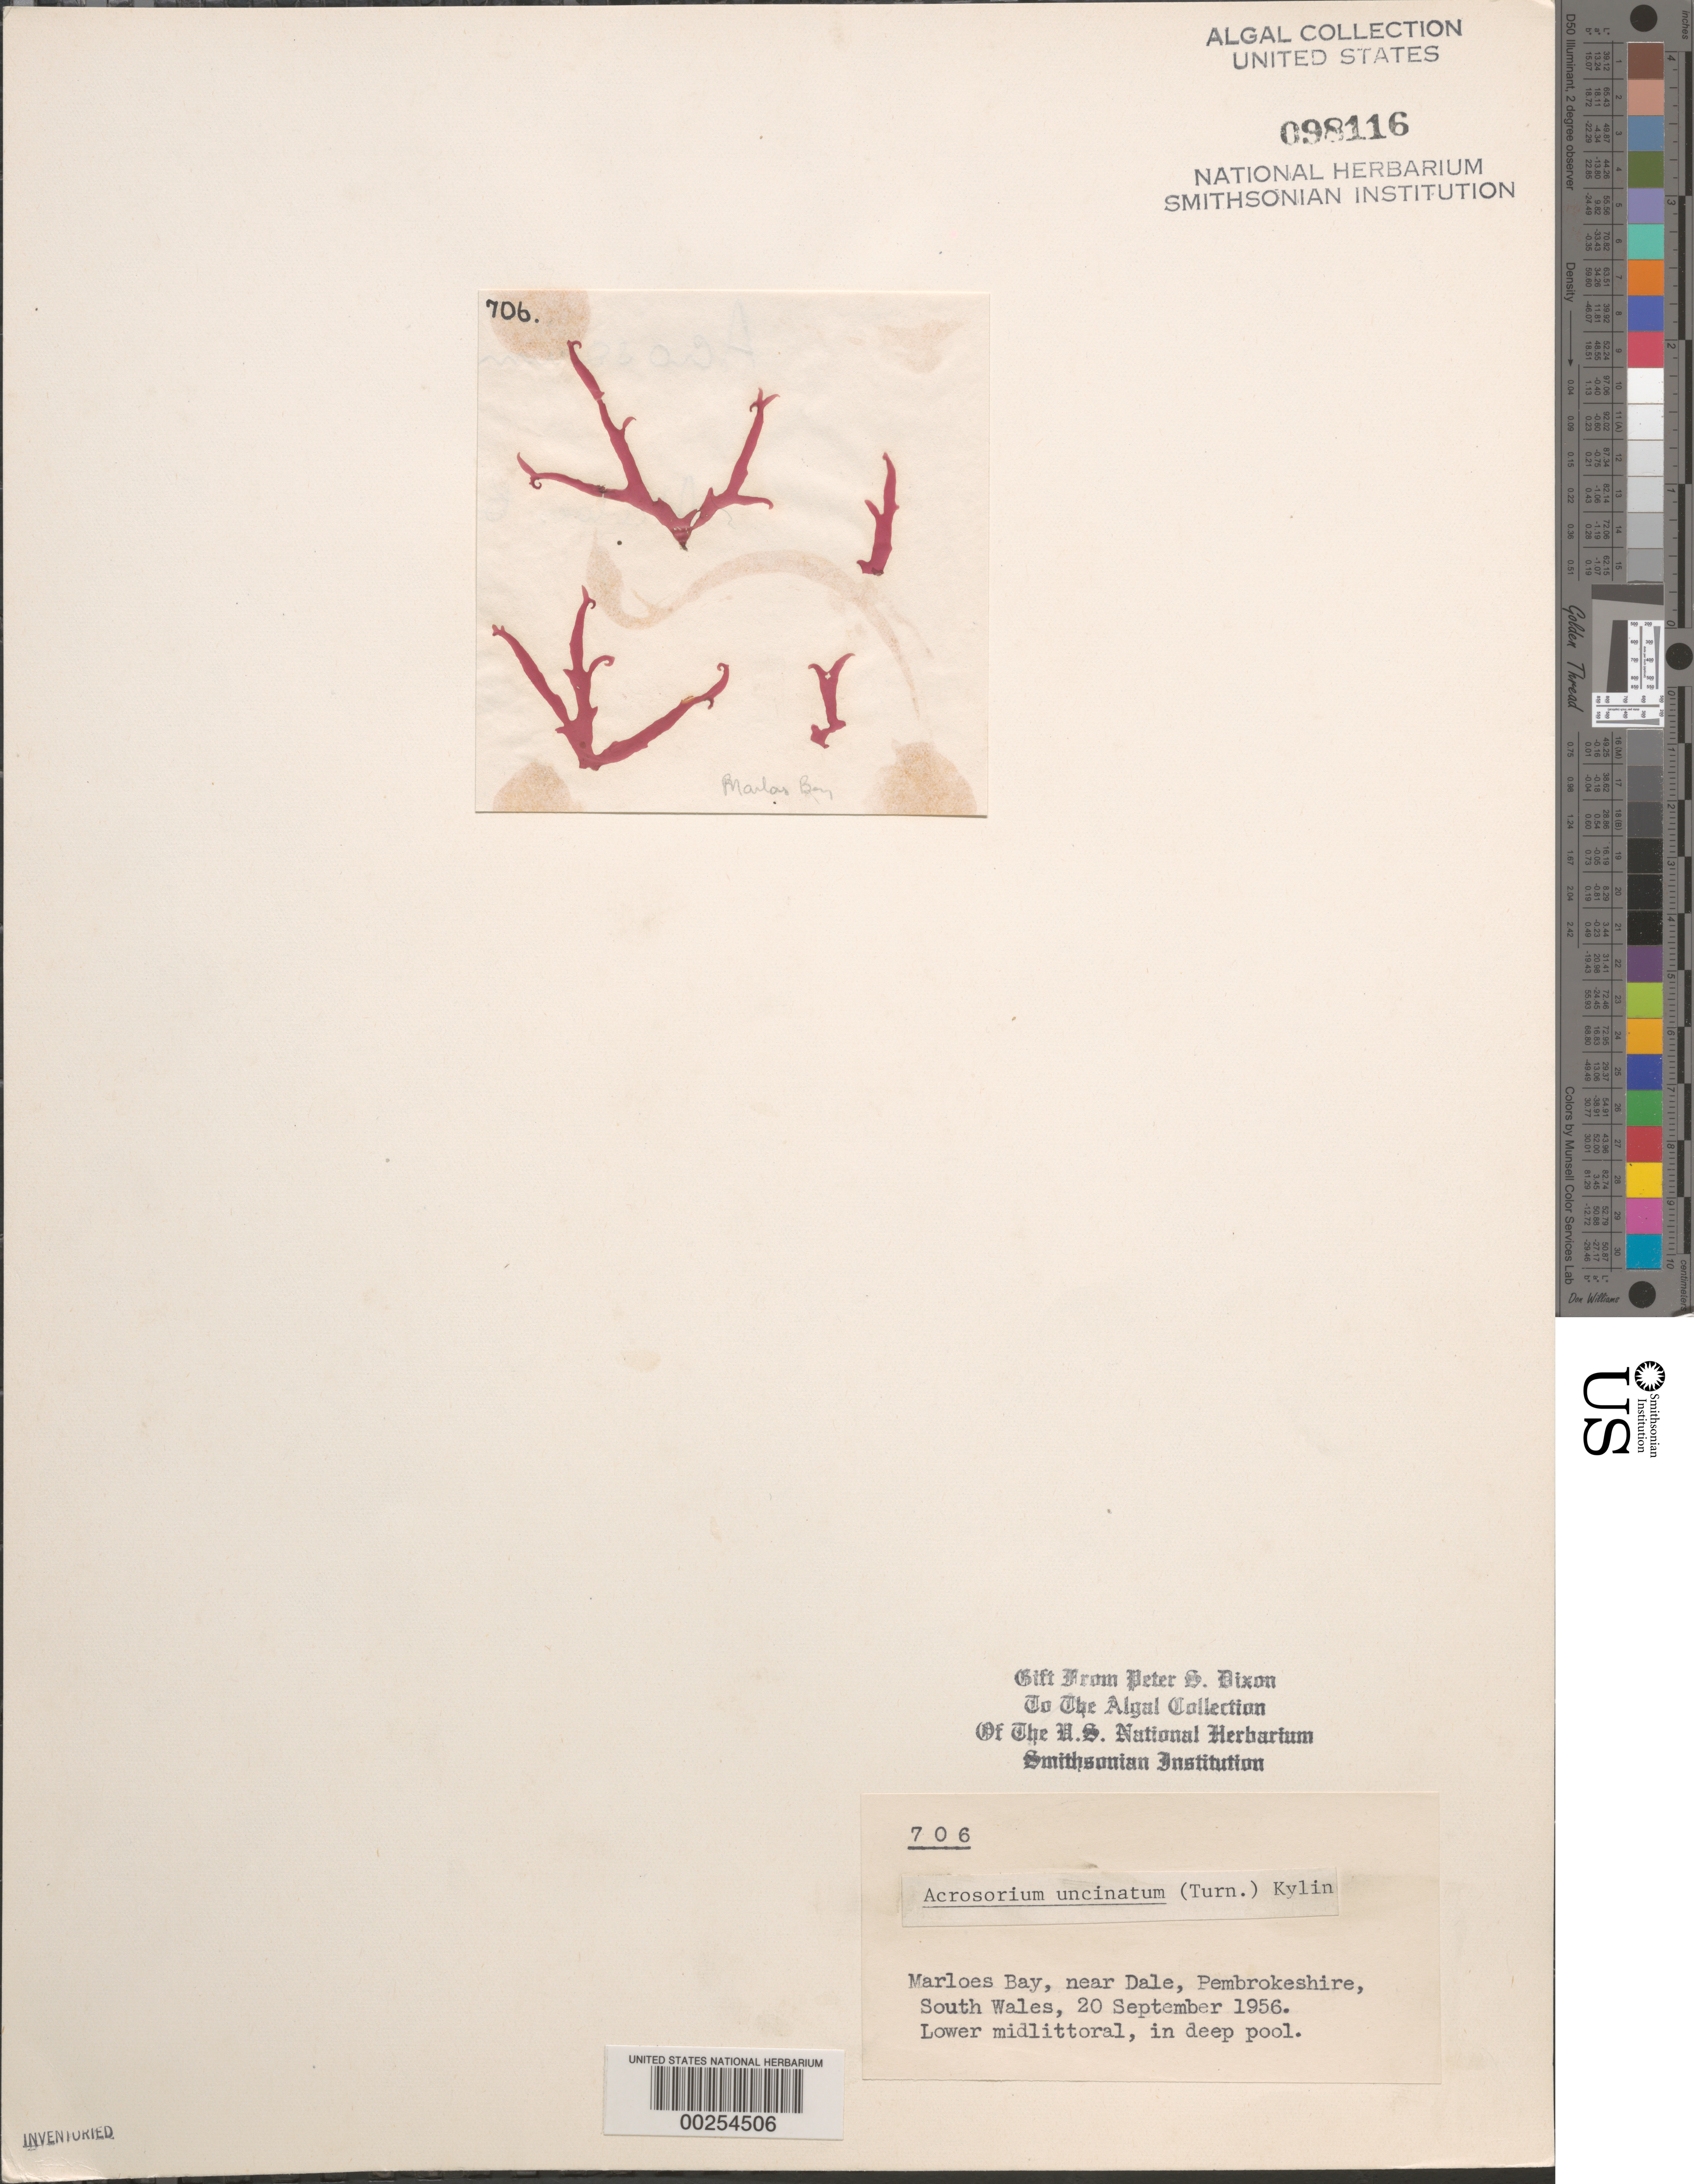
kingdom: Plantae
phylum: Rhodophyta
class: Florideophyceae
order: Ceramiales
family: Delesseriaceae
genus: Cryptopleura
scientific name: Cryptopleura ramosa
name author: (Huds.) L.M. Newton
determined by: Algae name updating Project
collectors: P. S. Dixon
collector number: PSD 706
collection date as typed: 20 Sep 1956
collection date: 1956-09-20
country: United Kingdom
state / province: Wales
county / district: Dyfed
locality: Marloes Bay, near Dale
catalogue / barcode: US 98116